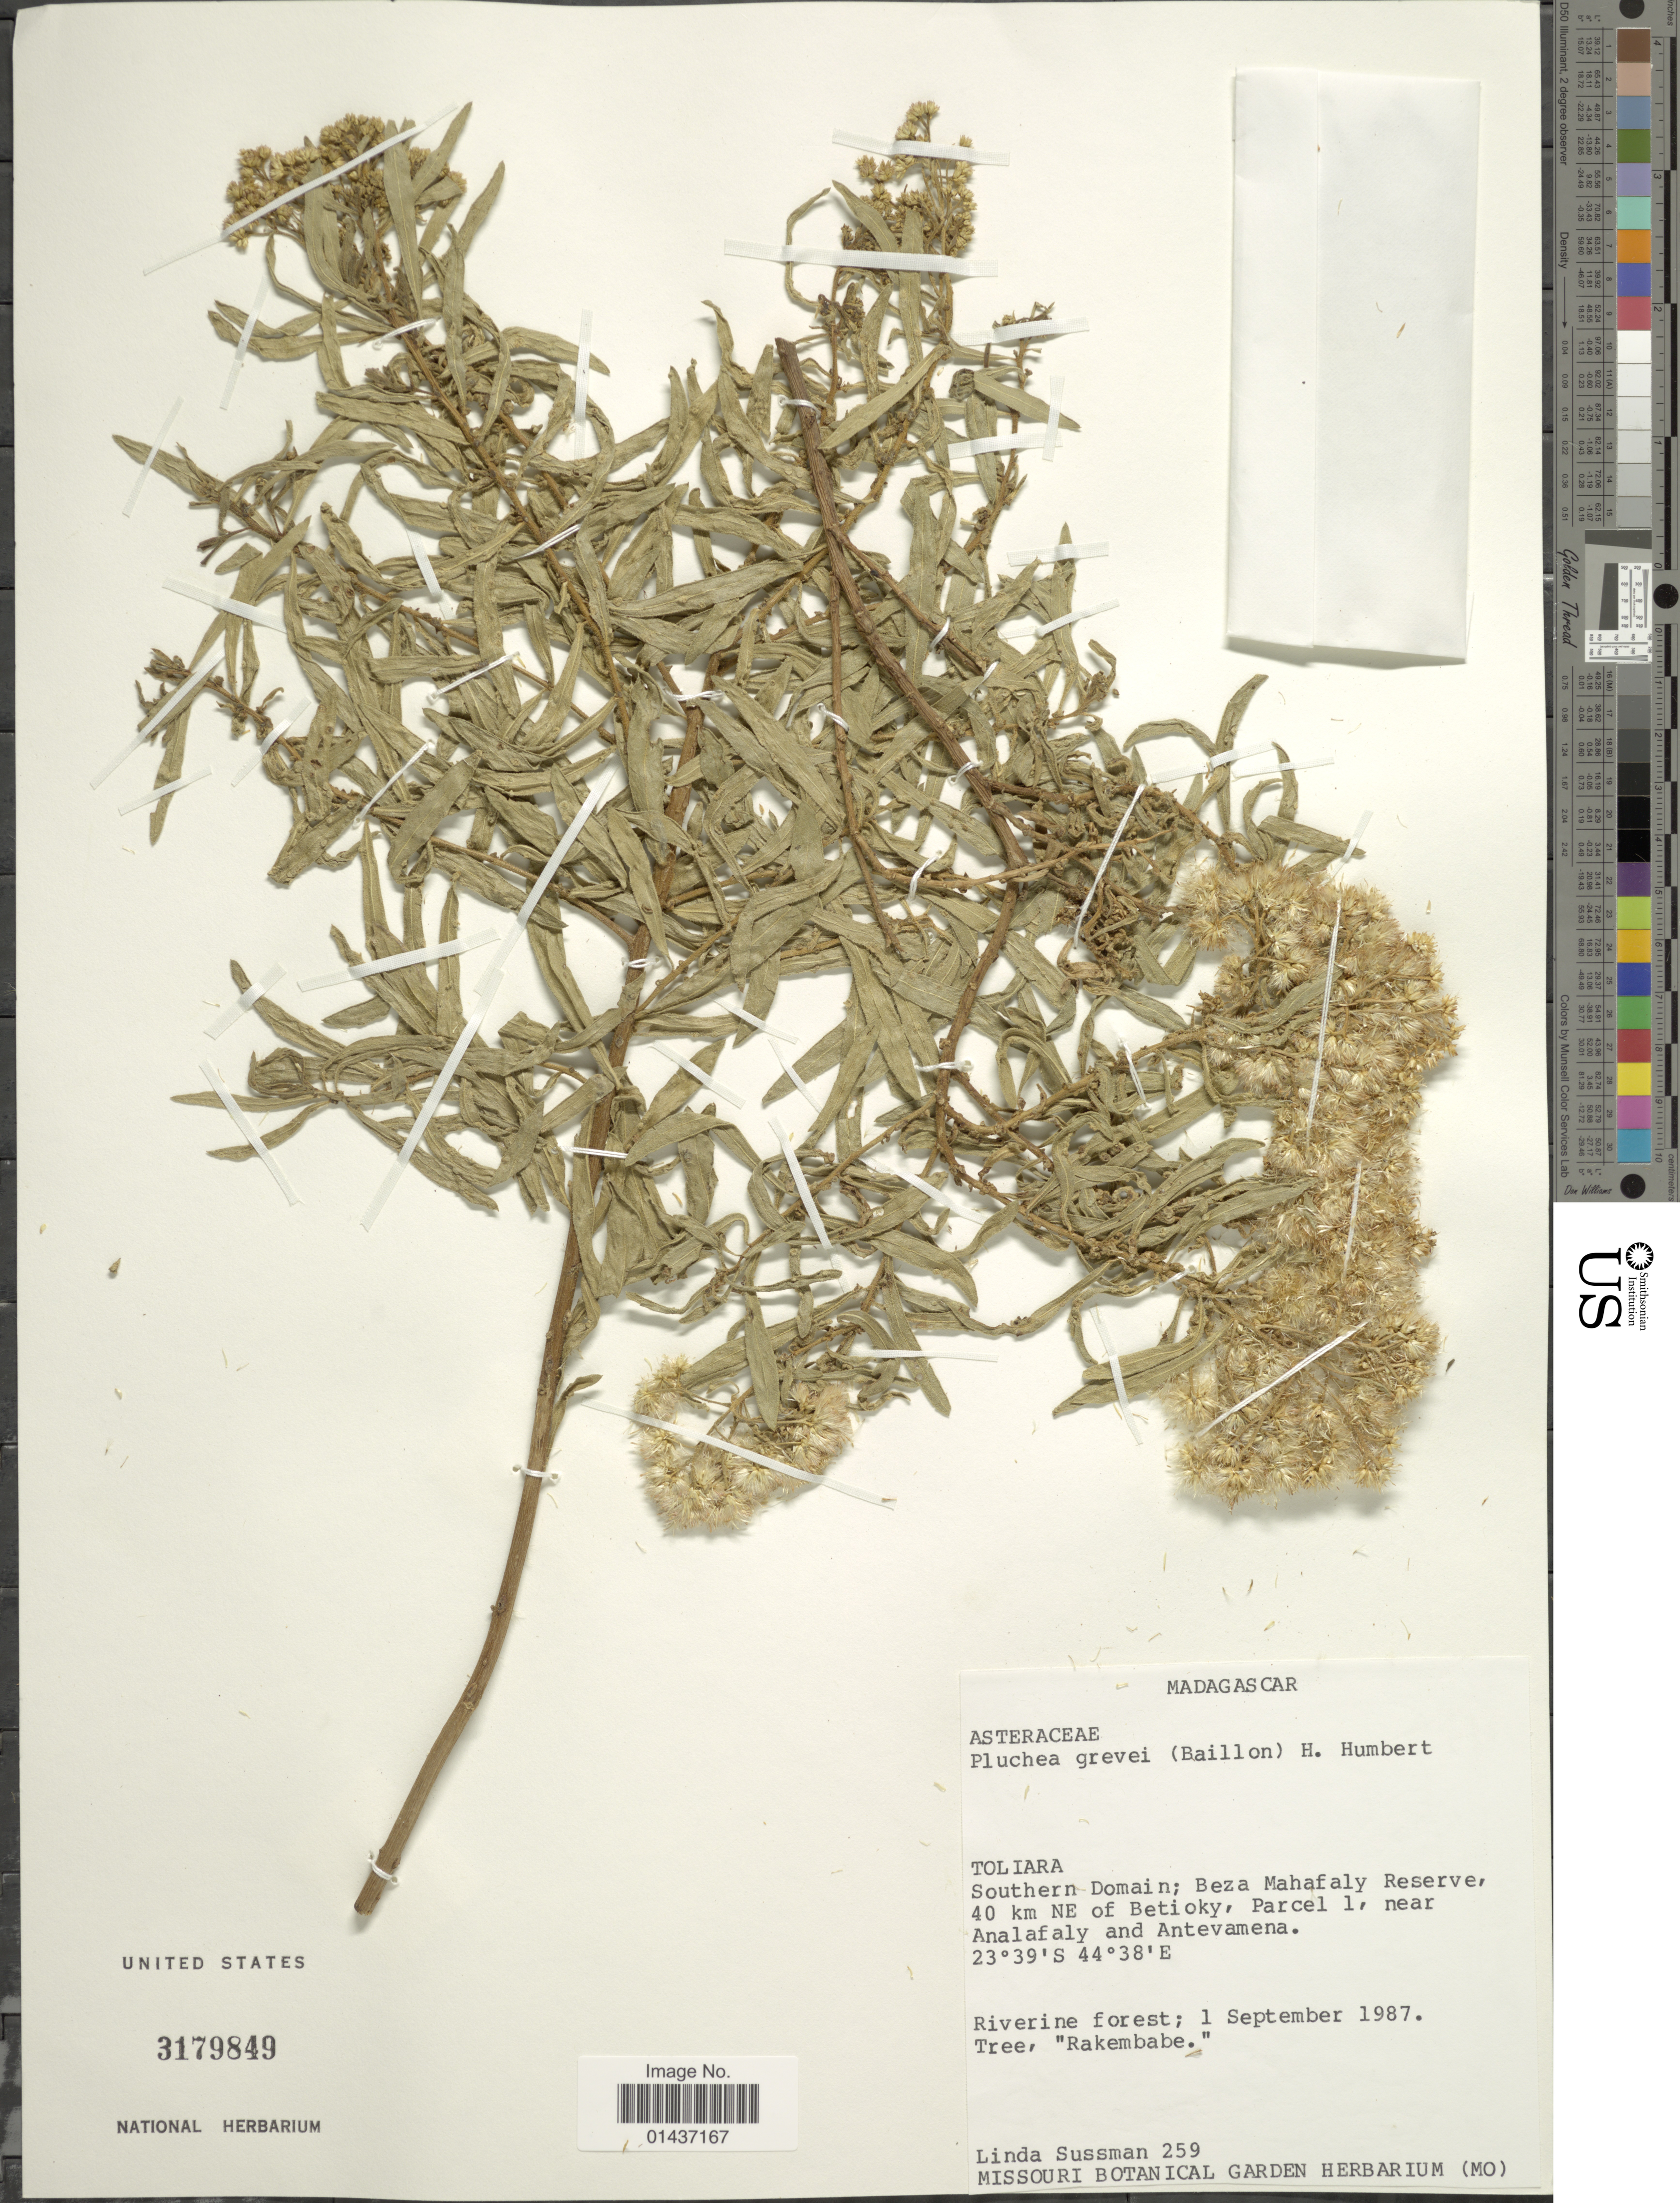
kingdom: Plantae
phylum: Tracheophyta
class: Magnoliopsida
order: Asterales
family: Asteraceae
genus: Pluchea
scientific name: Pluchea grevei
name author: (Baill.) Humbert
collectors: L. Sussman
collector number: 259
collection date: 1987-09-01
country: Madagascar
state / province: Atsimo-Andrefana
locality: Southern Domain; Beza Mahafaly Reserve, 40 km NE of Betioky, Parcel 1, near Analafaly and Antevamena, Riverine forest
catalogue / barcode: US 3179849